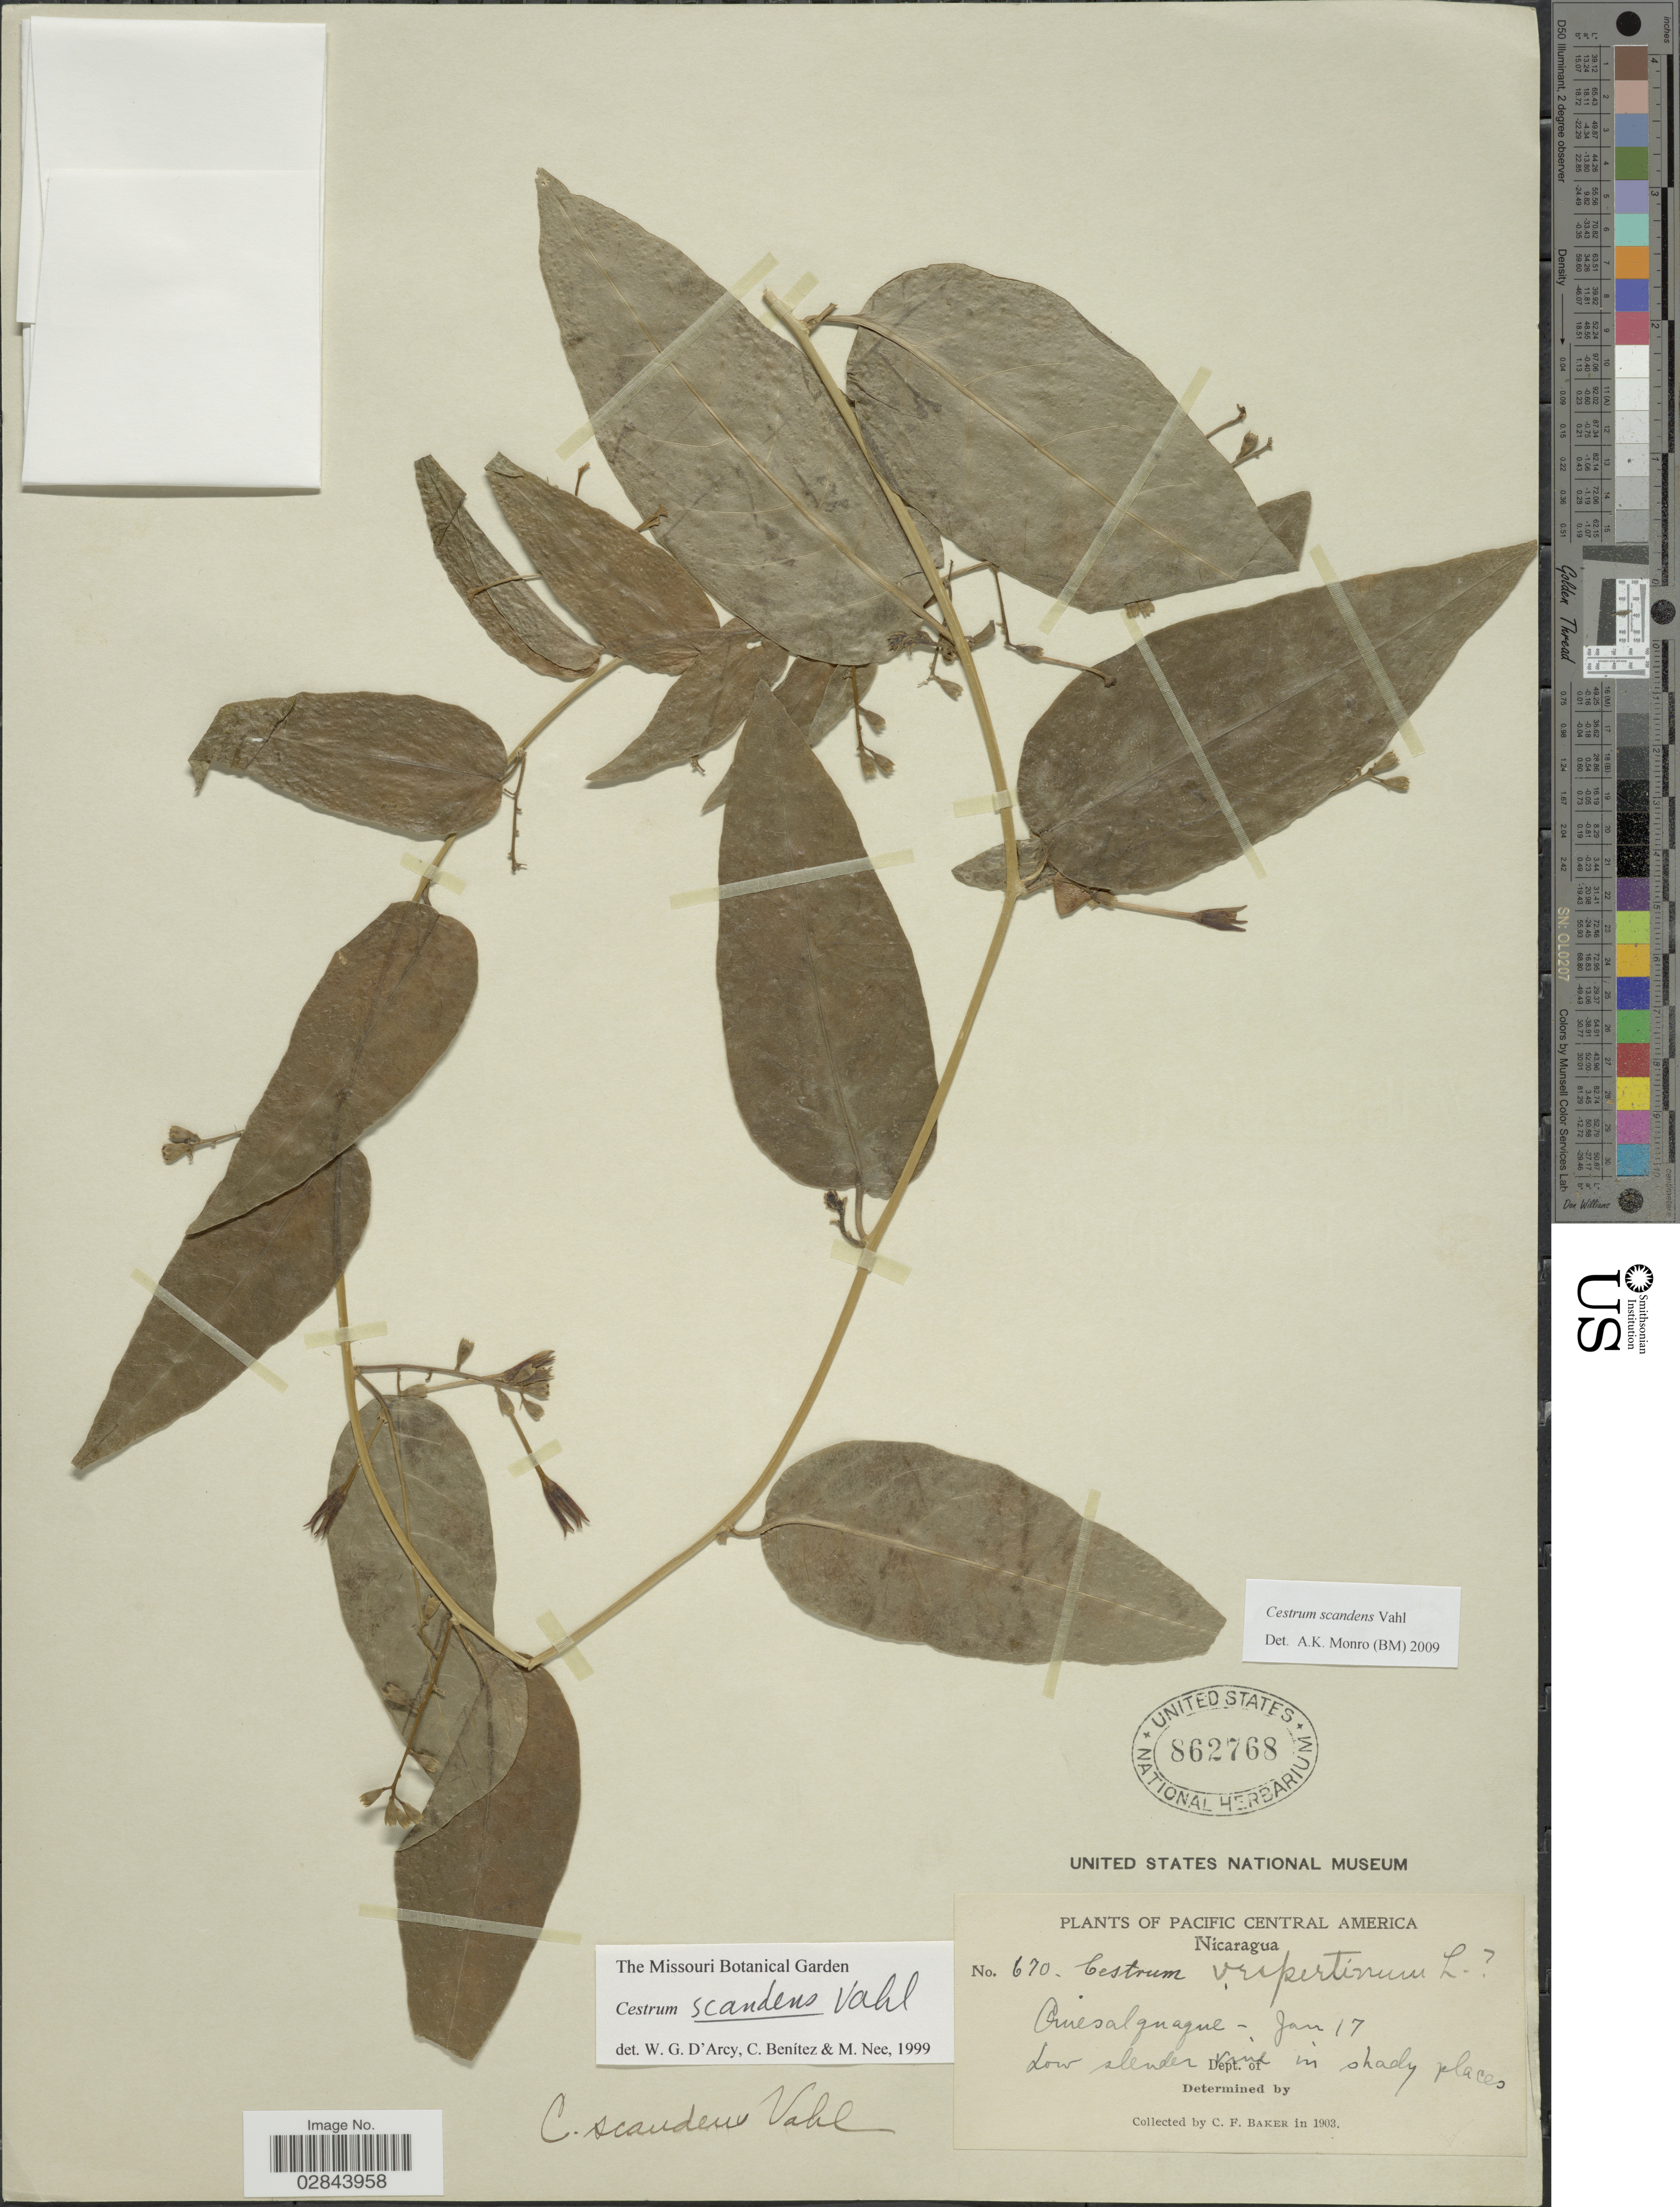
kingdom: Plantae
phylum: Tracheophyta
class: Magnoliopsida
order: Solanales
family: Solanaceae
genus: Cestrum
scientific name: Cestrum scandens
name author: Vahl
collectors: C. F. Baker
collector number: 670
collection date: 1903-01-17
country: Nicaragua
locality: Quesalguaque. Pacific Central America.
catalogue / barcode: US 862768